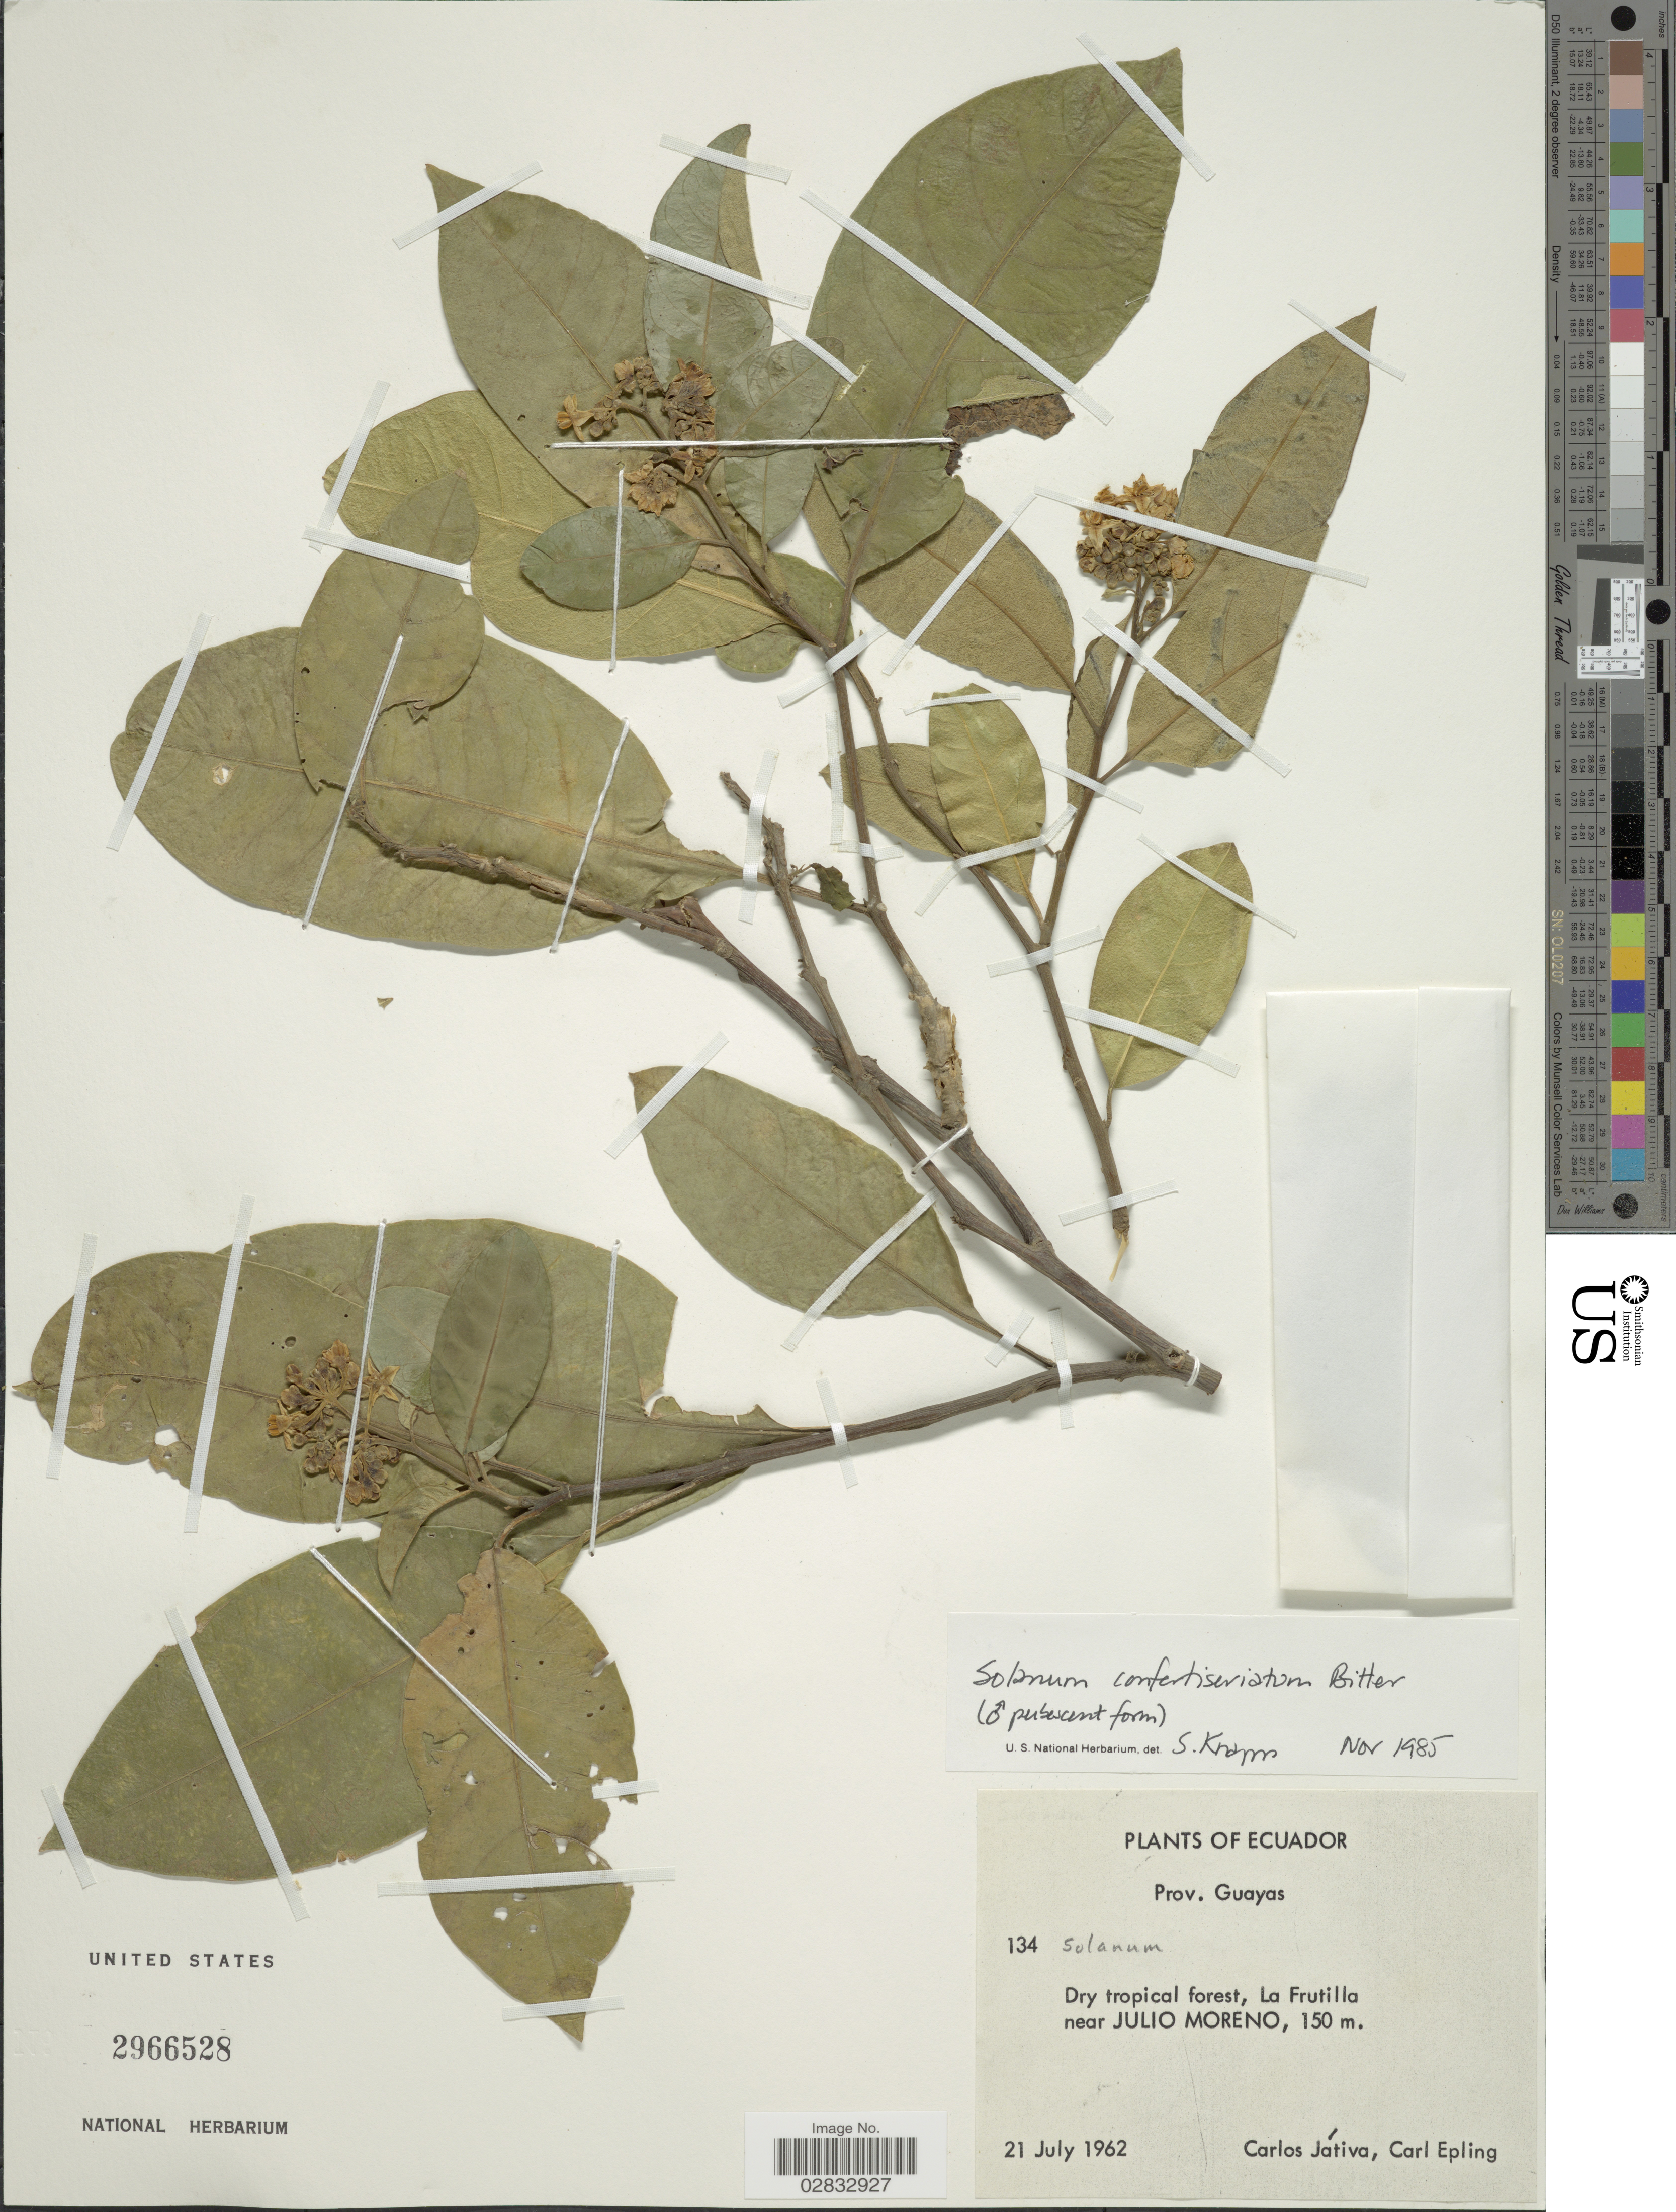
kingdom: Plantae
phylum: Tracheophyta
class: Magnoliopsida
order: Solanales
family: Solanaceae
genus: Solanum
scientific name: Solanum confertiseriatum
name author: Bitter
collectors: C. D. Játiva & C. C. Epling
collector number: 134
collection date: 1962-07-21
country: Ecuador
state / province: Guayas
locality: Dry tropical forest, La Frutilla near Julio Moreno.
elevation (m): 150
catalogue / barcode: US 2966528